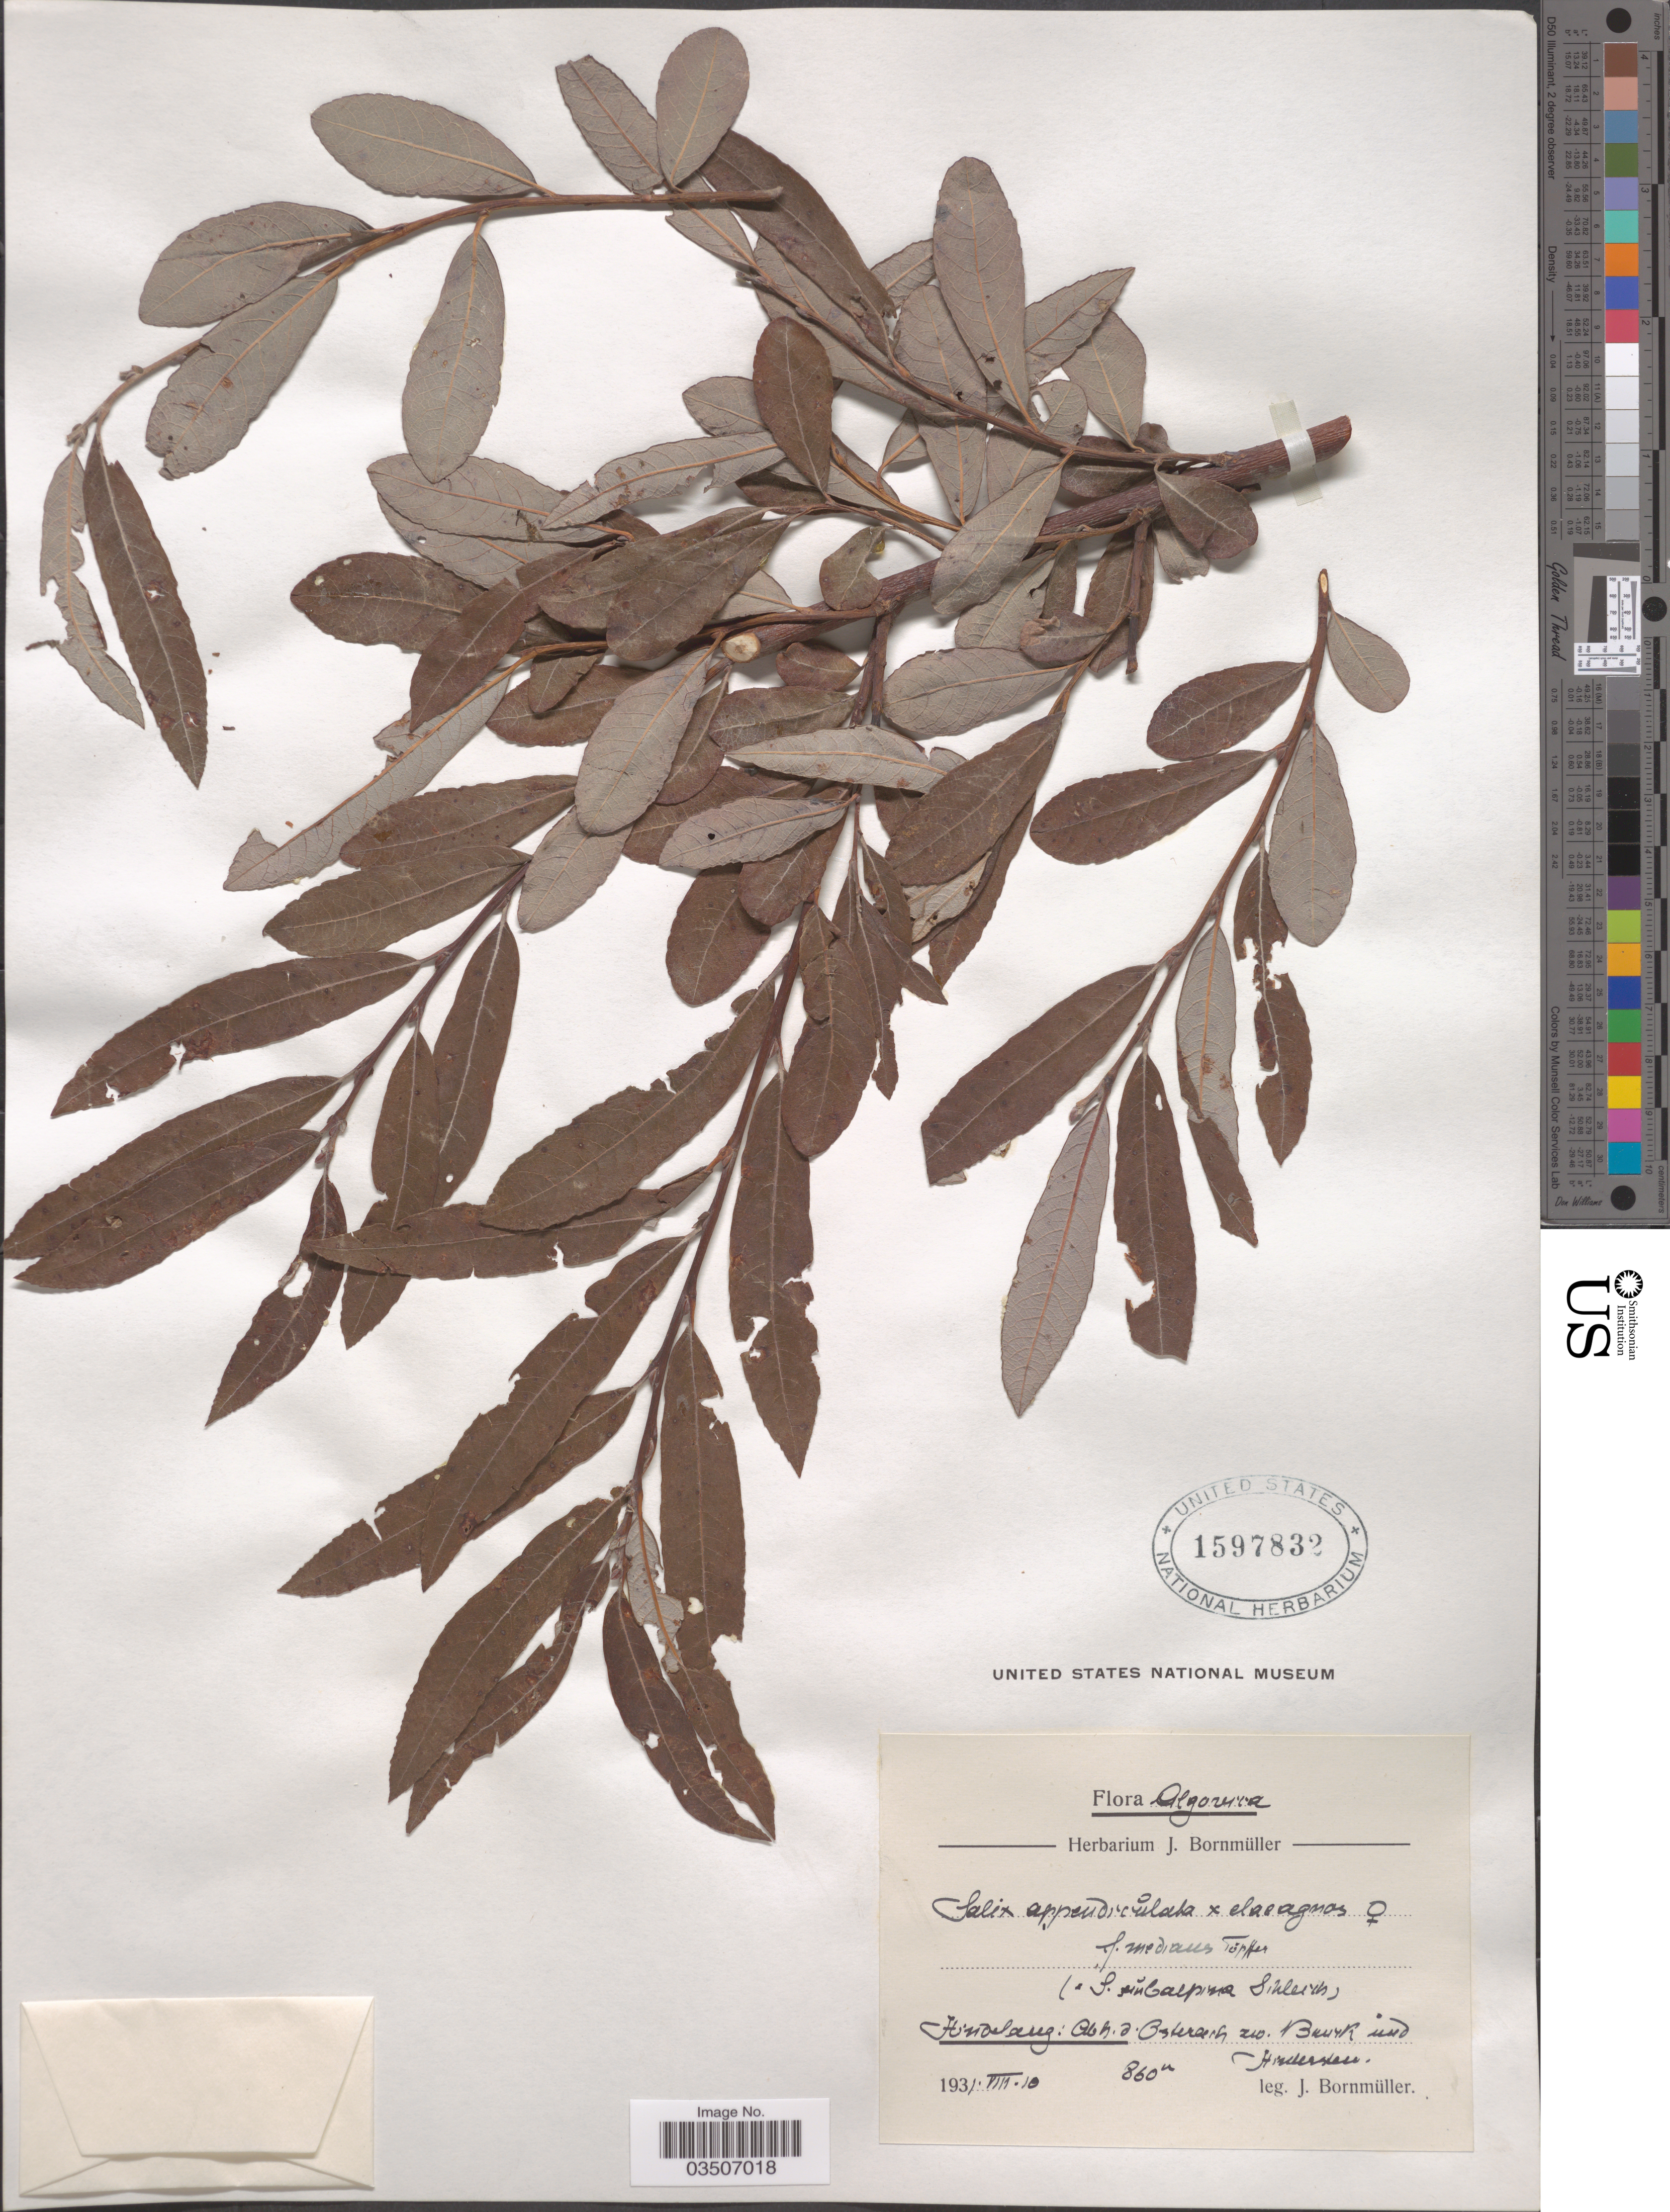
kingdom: Plantae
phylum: Tracheophyta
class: Magnoliopsida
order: Malpighiales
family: Salicaceae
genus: Salix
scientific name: Salix appendiculata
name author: Vill.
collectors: J. Bornmüller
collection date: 1931-08-10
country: Austria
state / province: Oberosterreich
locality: Algovia. Hindelang: Abh. d. Ostereich zw. Buuth [interpreted] und Hinterstein.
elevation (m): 860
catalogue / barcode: US 1597832